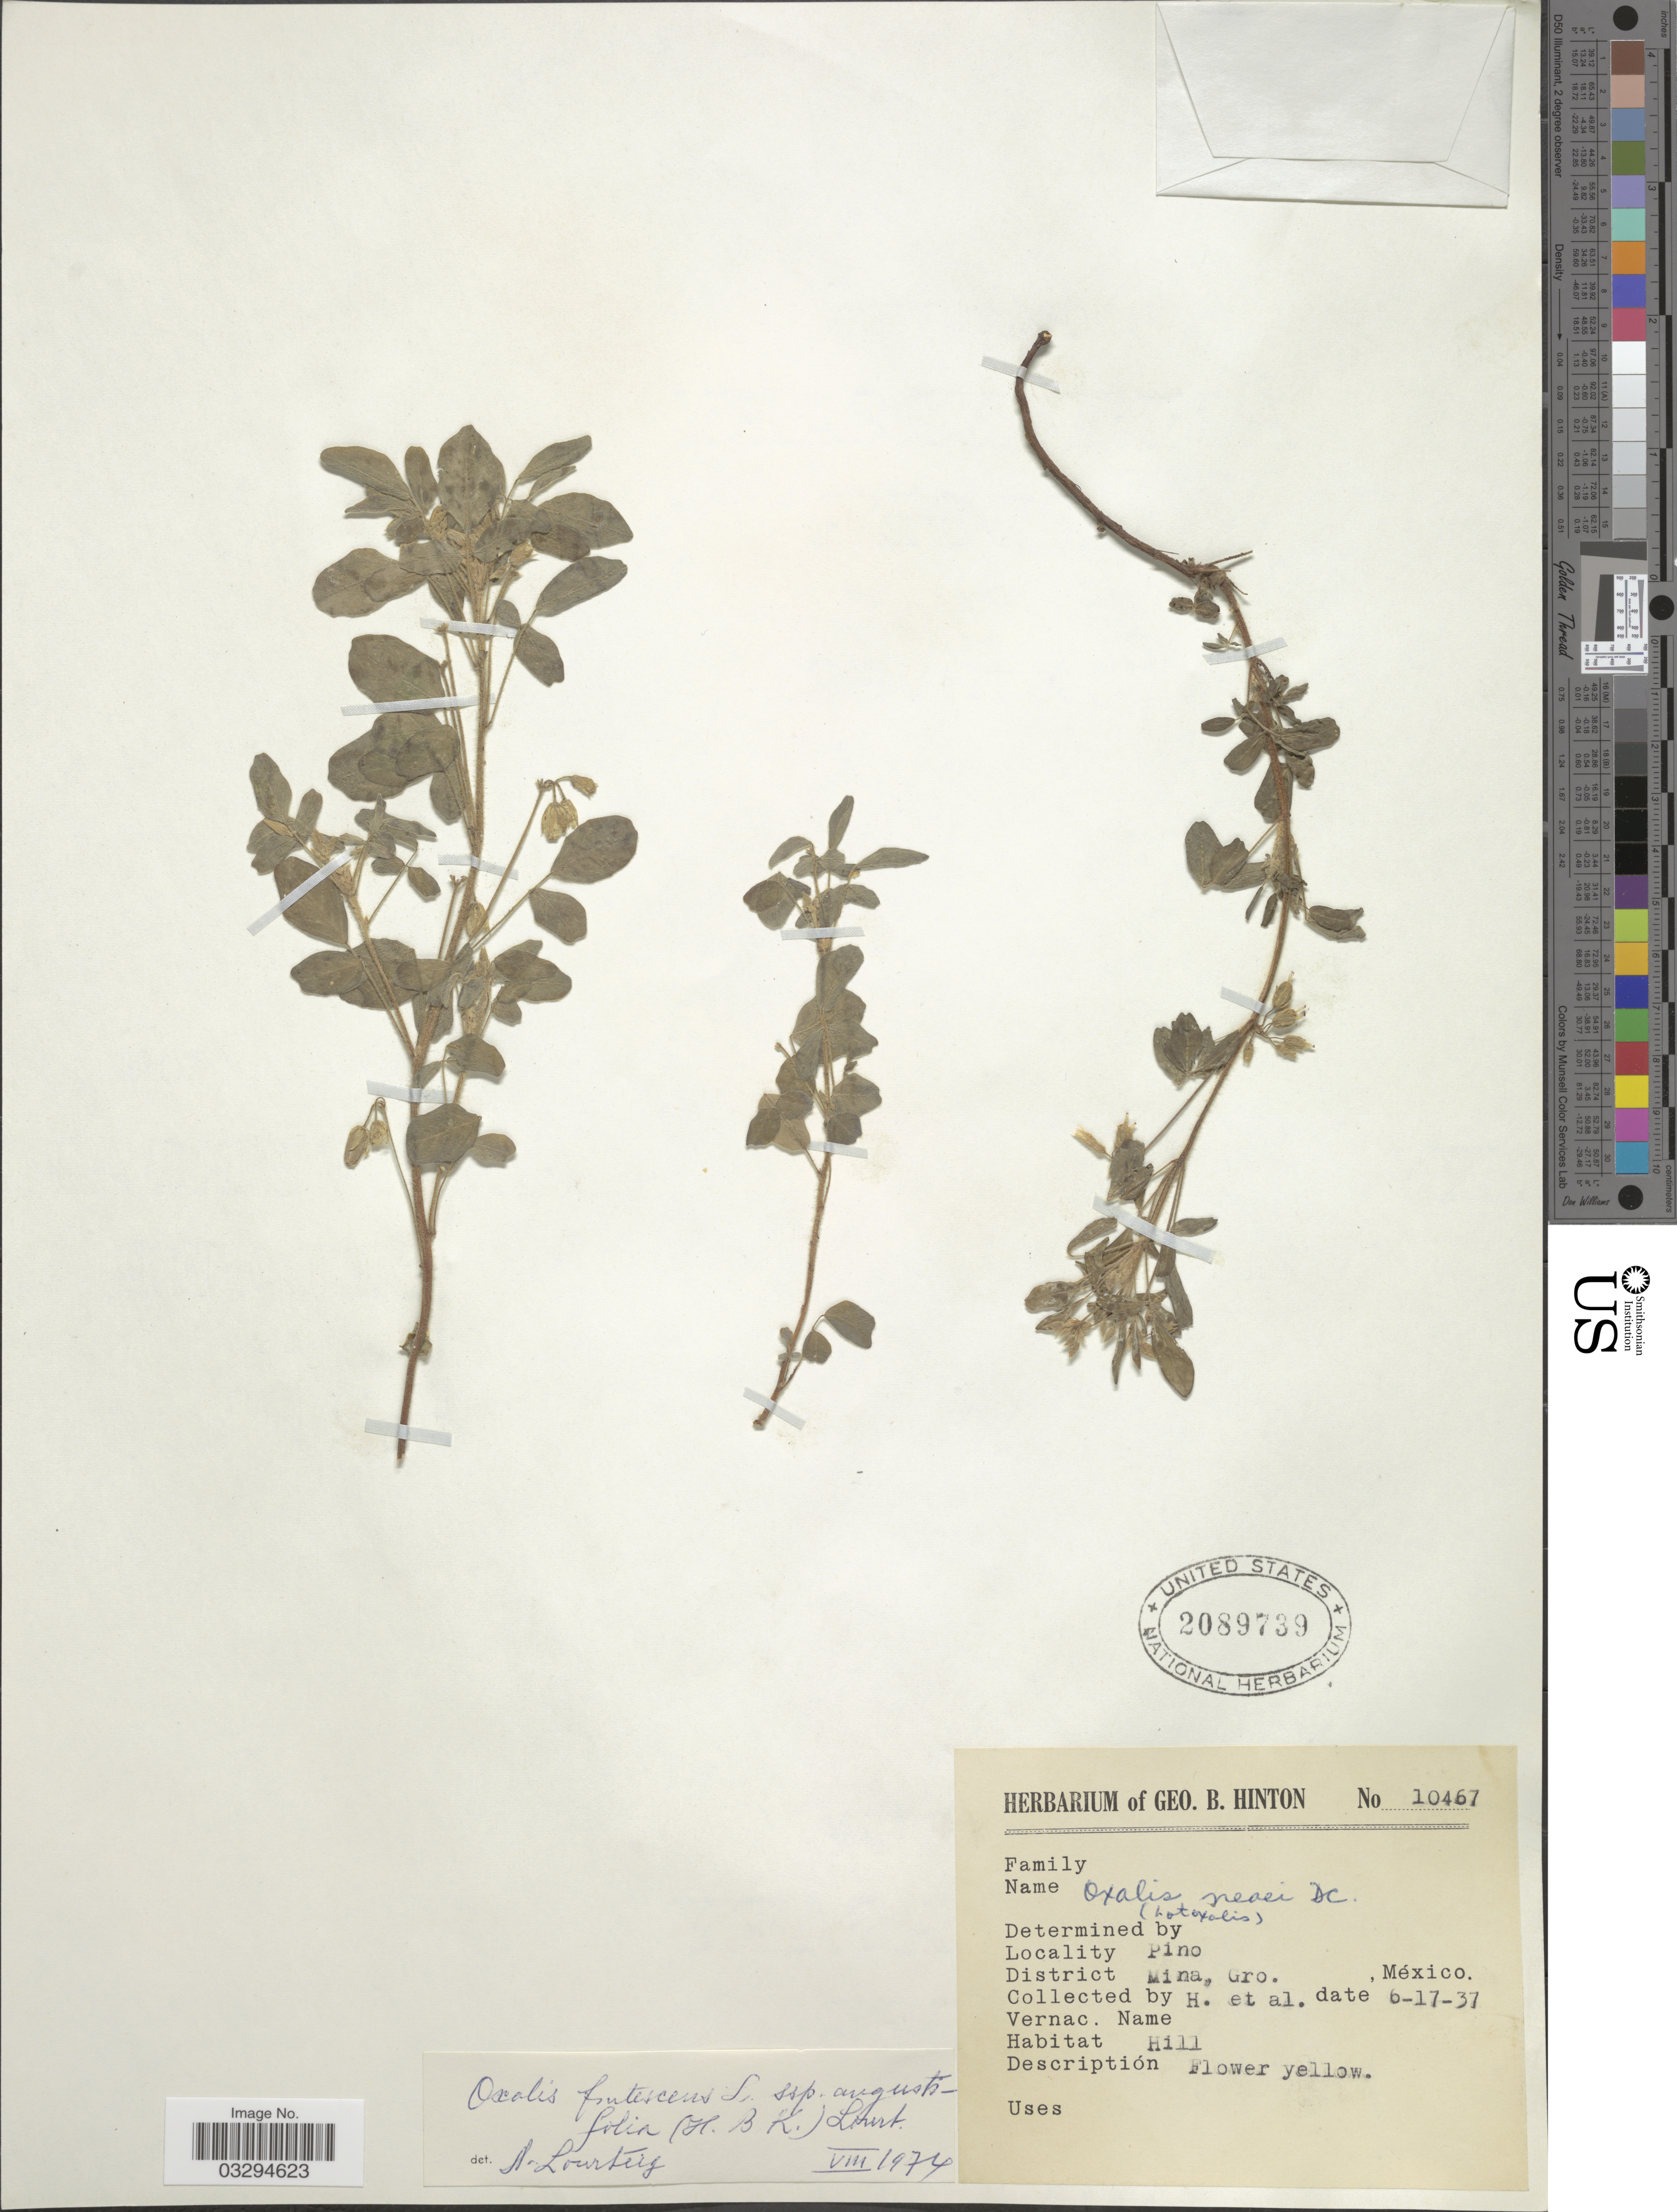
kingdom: Plantae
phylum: Tracheophyta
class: Magnoliopsida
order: Oxalidales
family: Oxalidaceae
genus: Oxalis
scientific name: Oxalis frutescens subsp. angustifolia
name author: (Kunth) Lourteig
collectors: G. B. Hinton & et al.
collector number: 10467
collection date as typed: Transcribed d/m/y: 17/6/37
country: Mexico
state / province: Guerrero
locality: Pino. District Mina.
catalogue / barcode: US 2089739